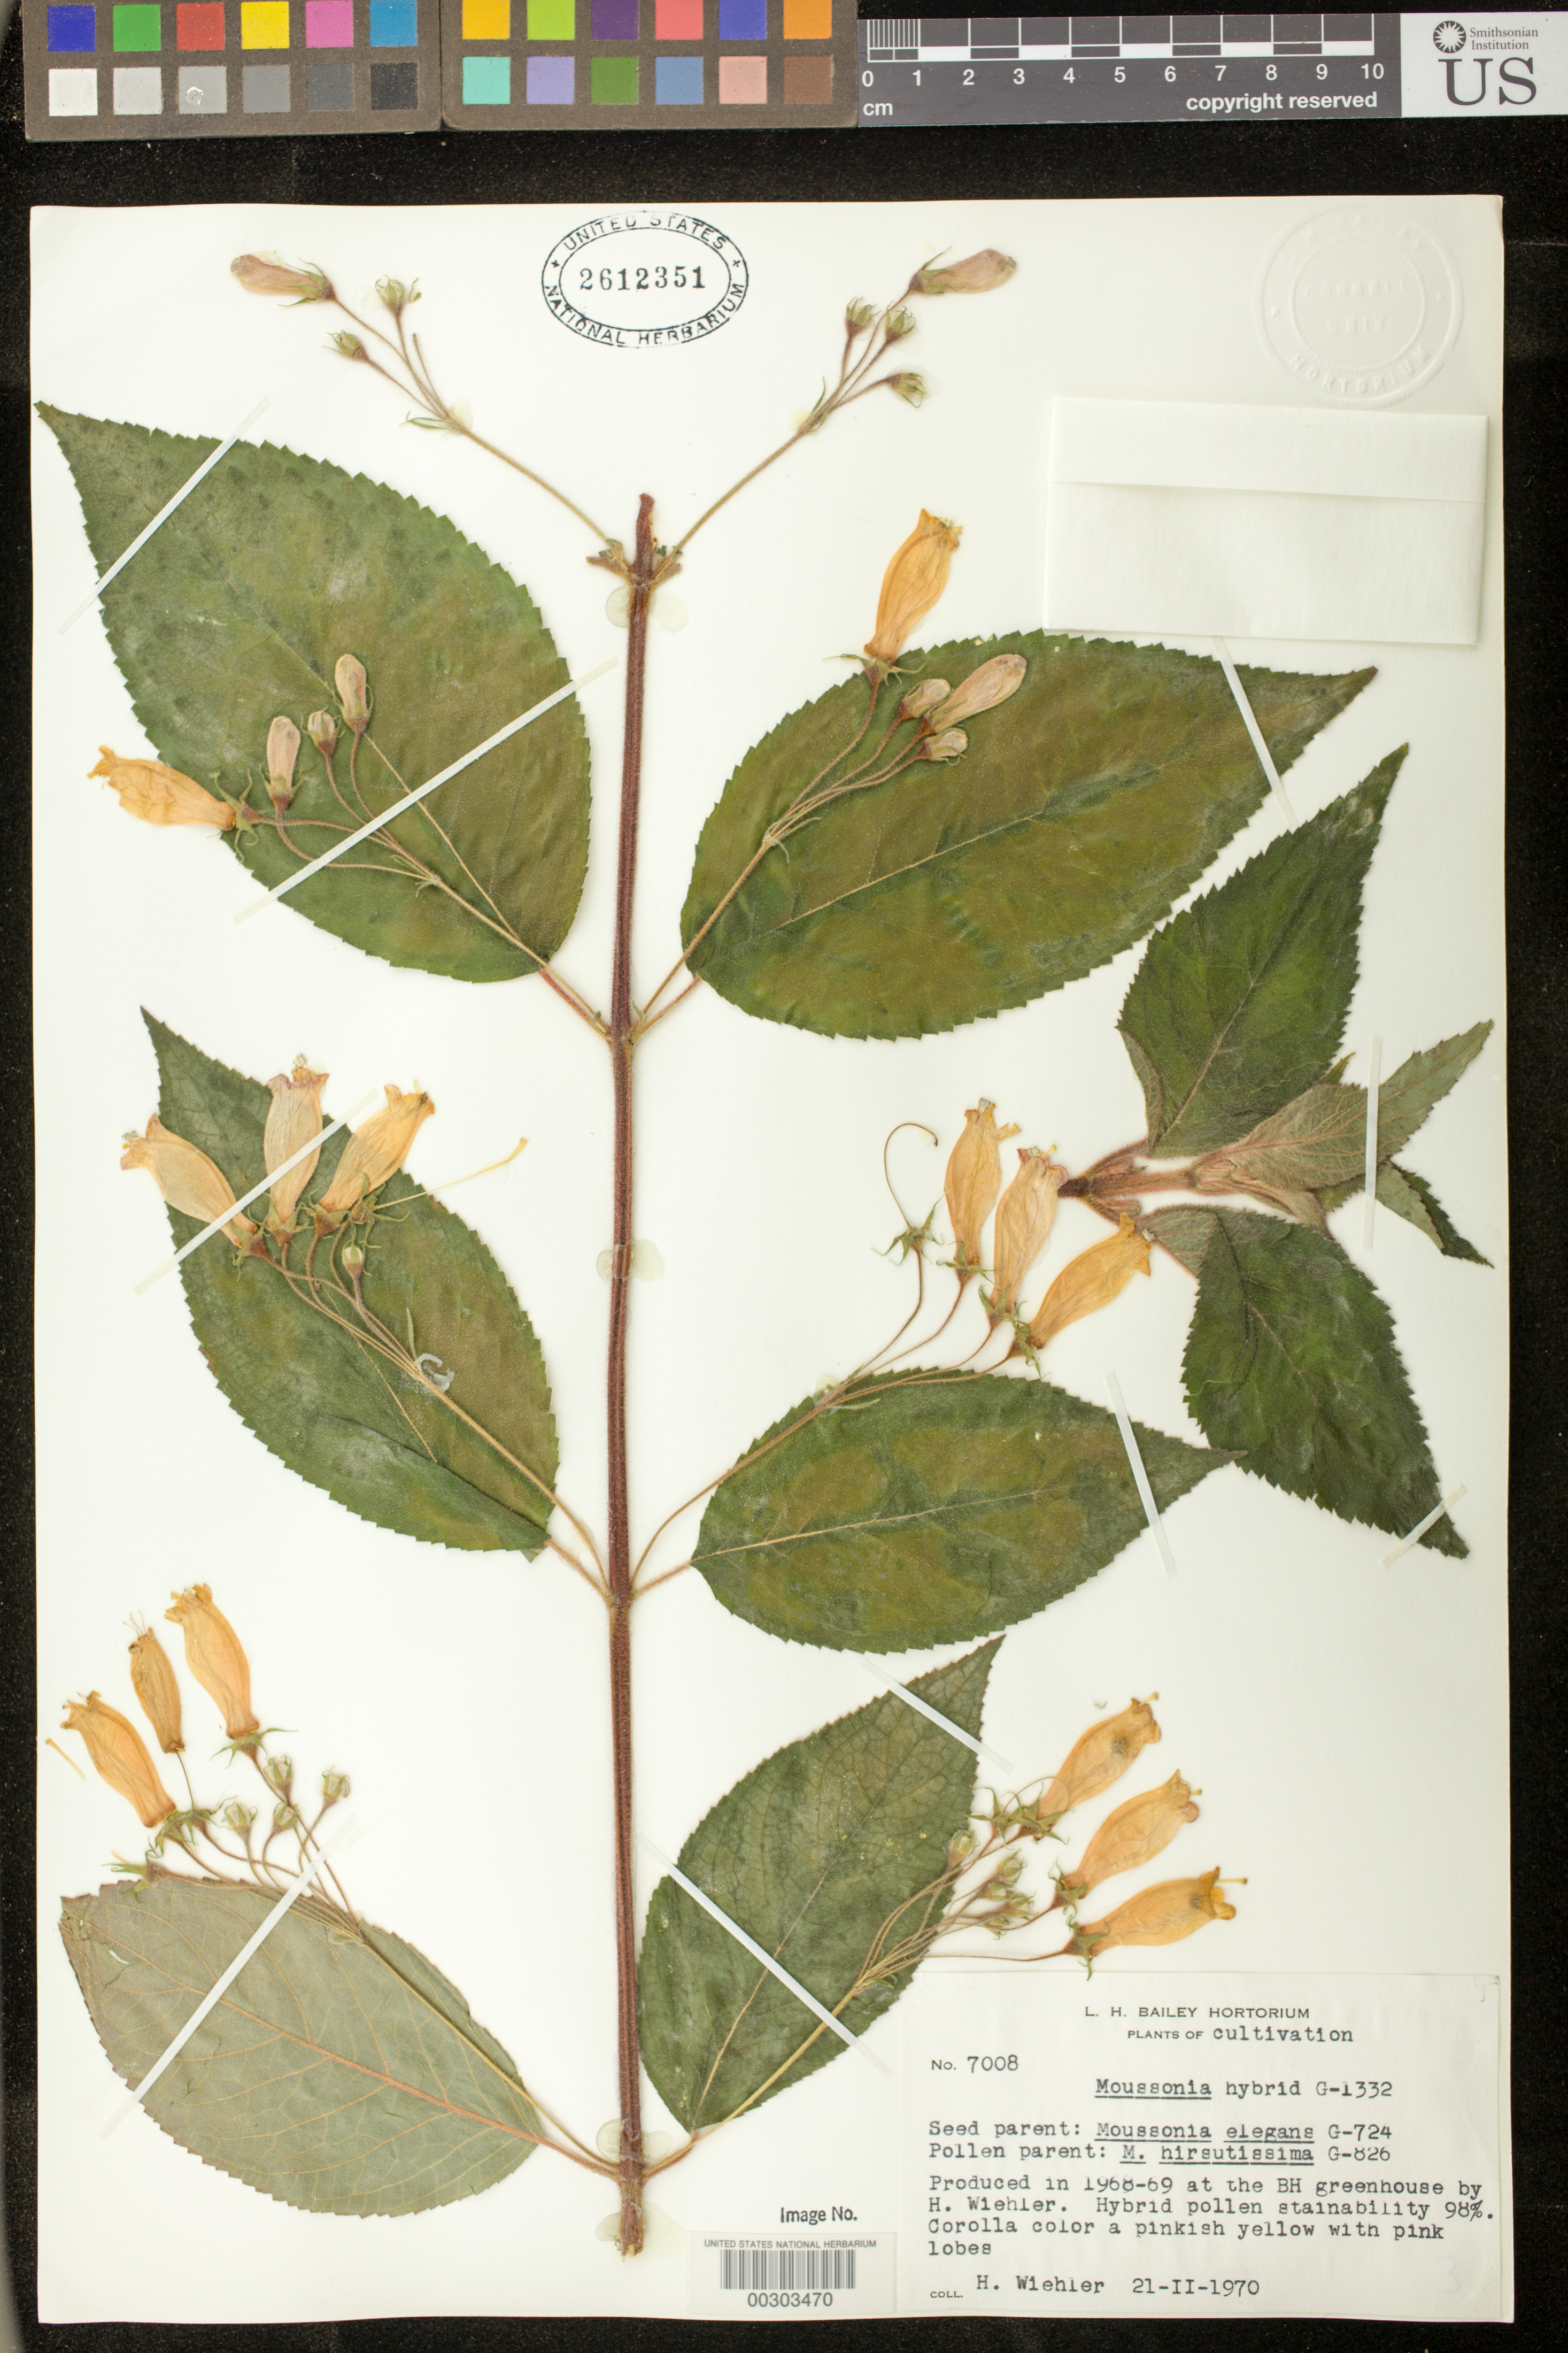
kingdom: Plantae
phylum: Tracheophyta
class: Magnoliopsida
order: Lamiales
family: Gesneriaceae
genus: Moussonia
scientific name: Moussonia hybrid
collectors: H. J. Wiehler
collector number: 7008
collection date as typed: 21 Feb 1970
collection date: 1970-02-21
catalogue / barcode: US 2612351